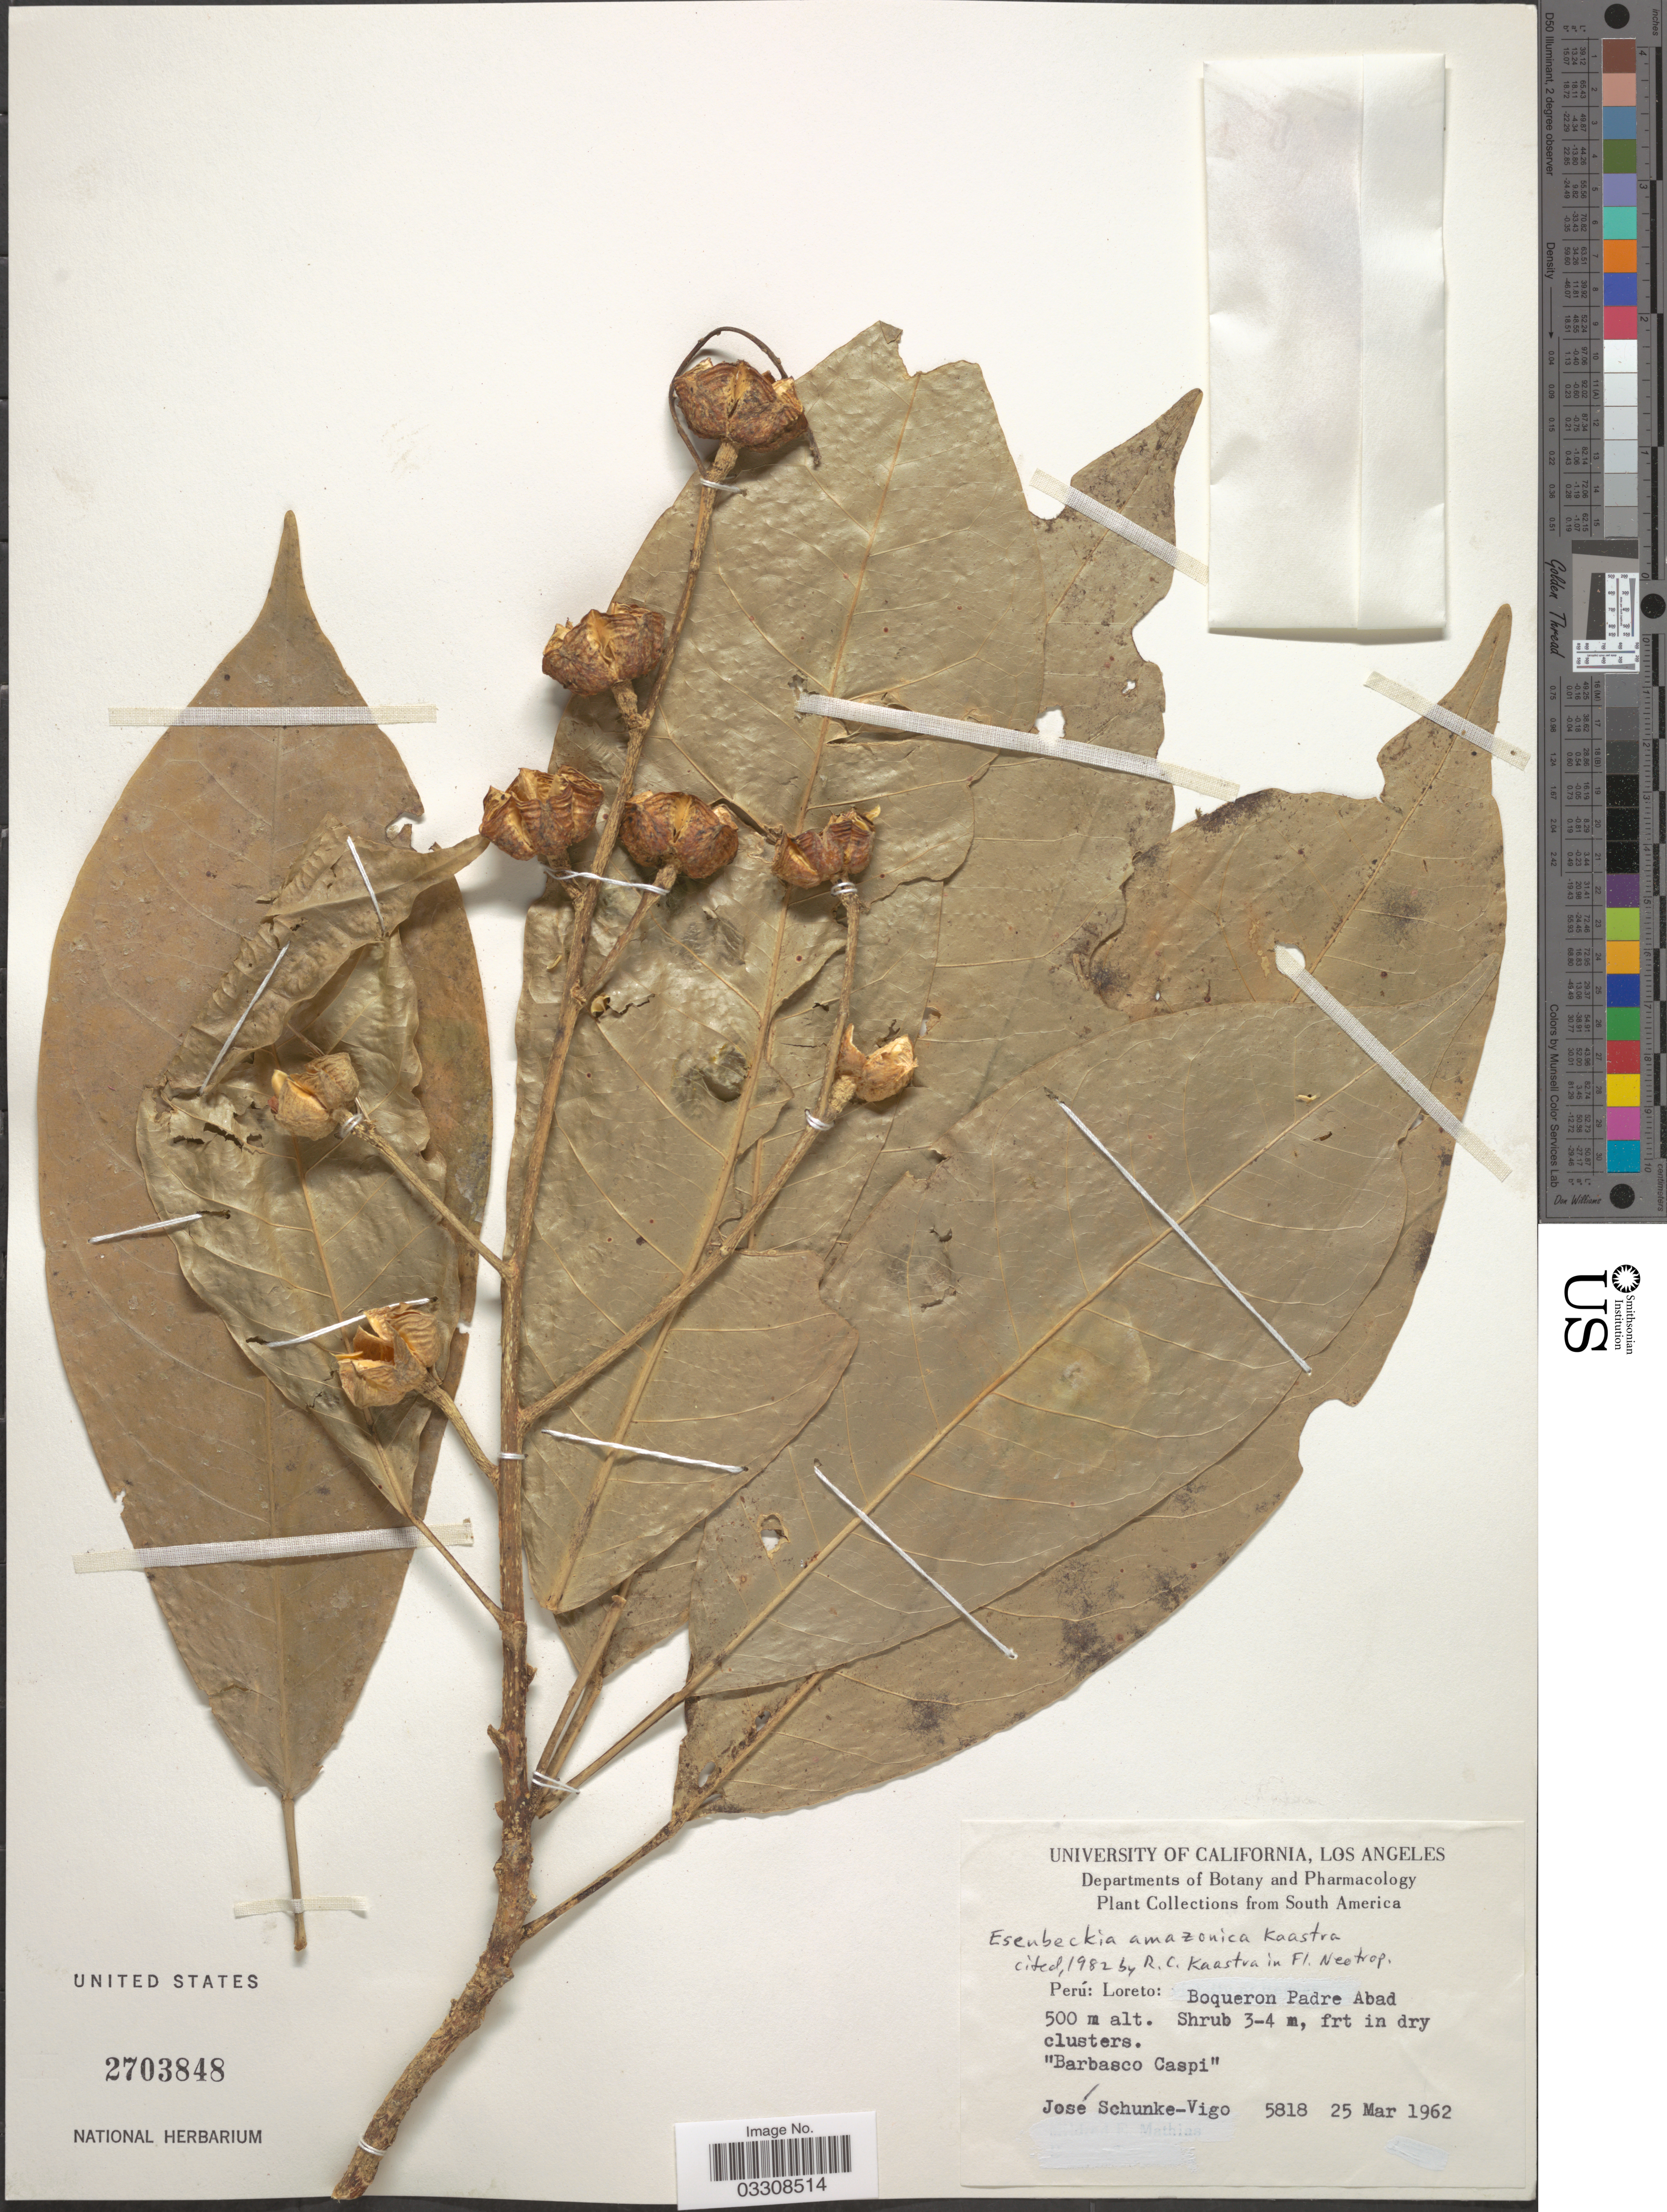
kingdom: Plantae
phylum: Tracheophyta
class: Magnoliopsida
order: Sapindales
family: Rutaceae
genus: Esenbeckia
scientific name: Esenbeckia amazonica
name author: Kaastra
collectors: J. Schunke Vigo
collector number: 5818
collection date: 1962-03-25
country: Peru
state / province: Loreto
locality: Boqueron Padre Abad.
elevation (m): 500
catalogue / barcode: US 2703848